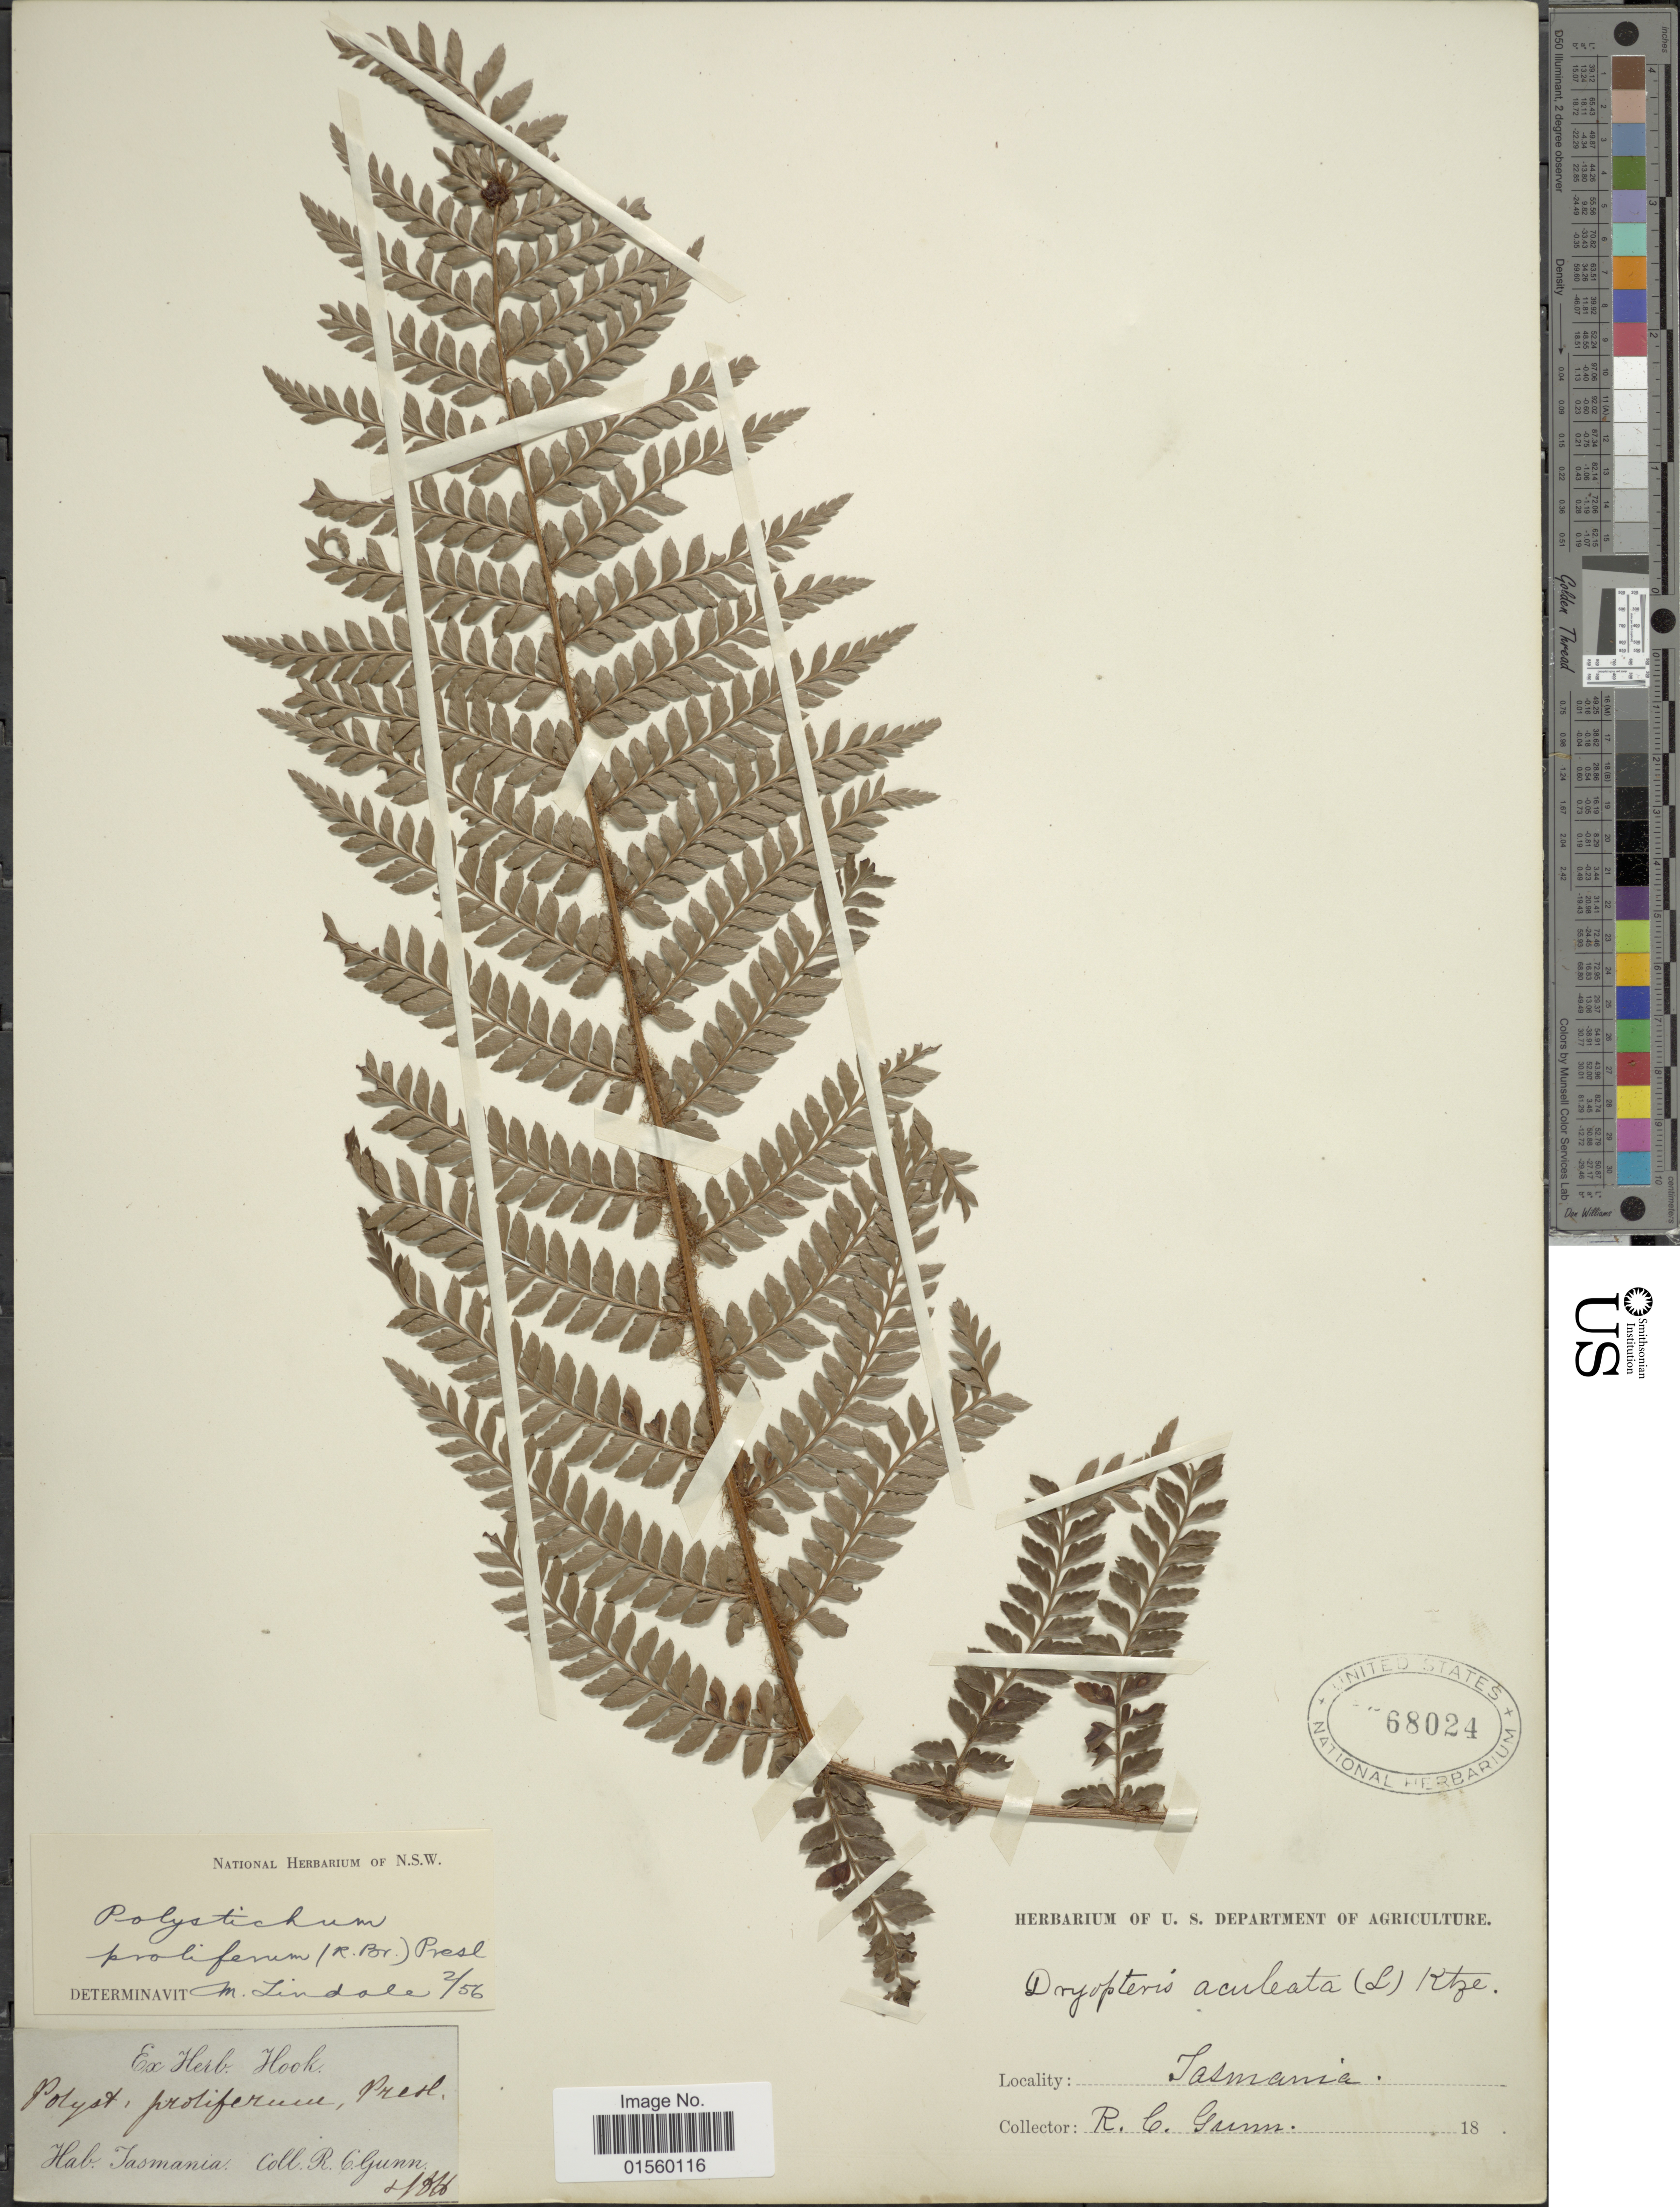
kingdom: Plantae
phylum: Tracheophyta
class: Polypodiopsida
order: Polypodiales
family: Dryopteridaceae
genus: Polystichum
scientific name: Polystichum proliferum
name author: (R. Br.) C. Presl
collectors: R. Gunn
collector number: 4666*?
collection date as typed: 18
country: Australia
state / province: Tasmania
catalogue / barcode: US 68024